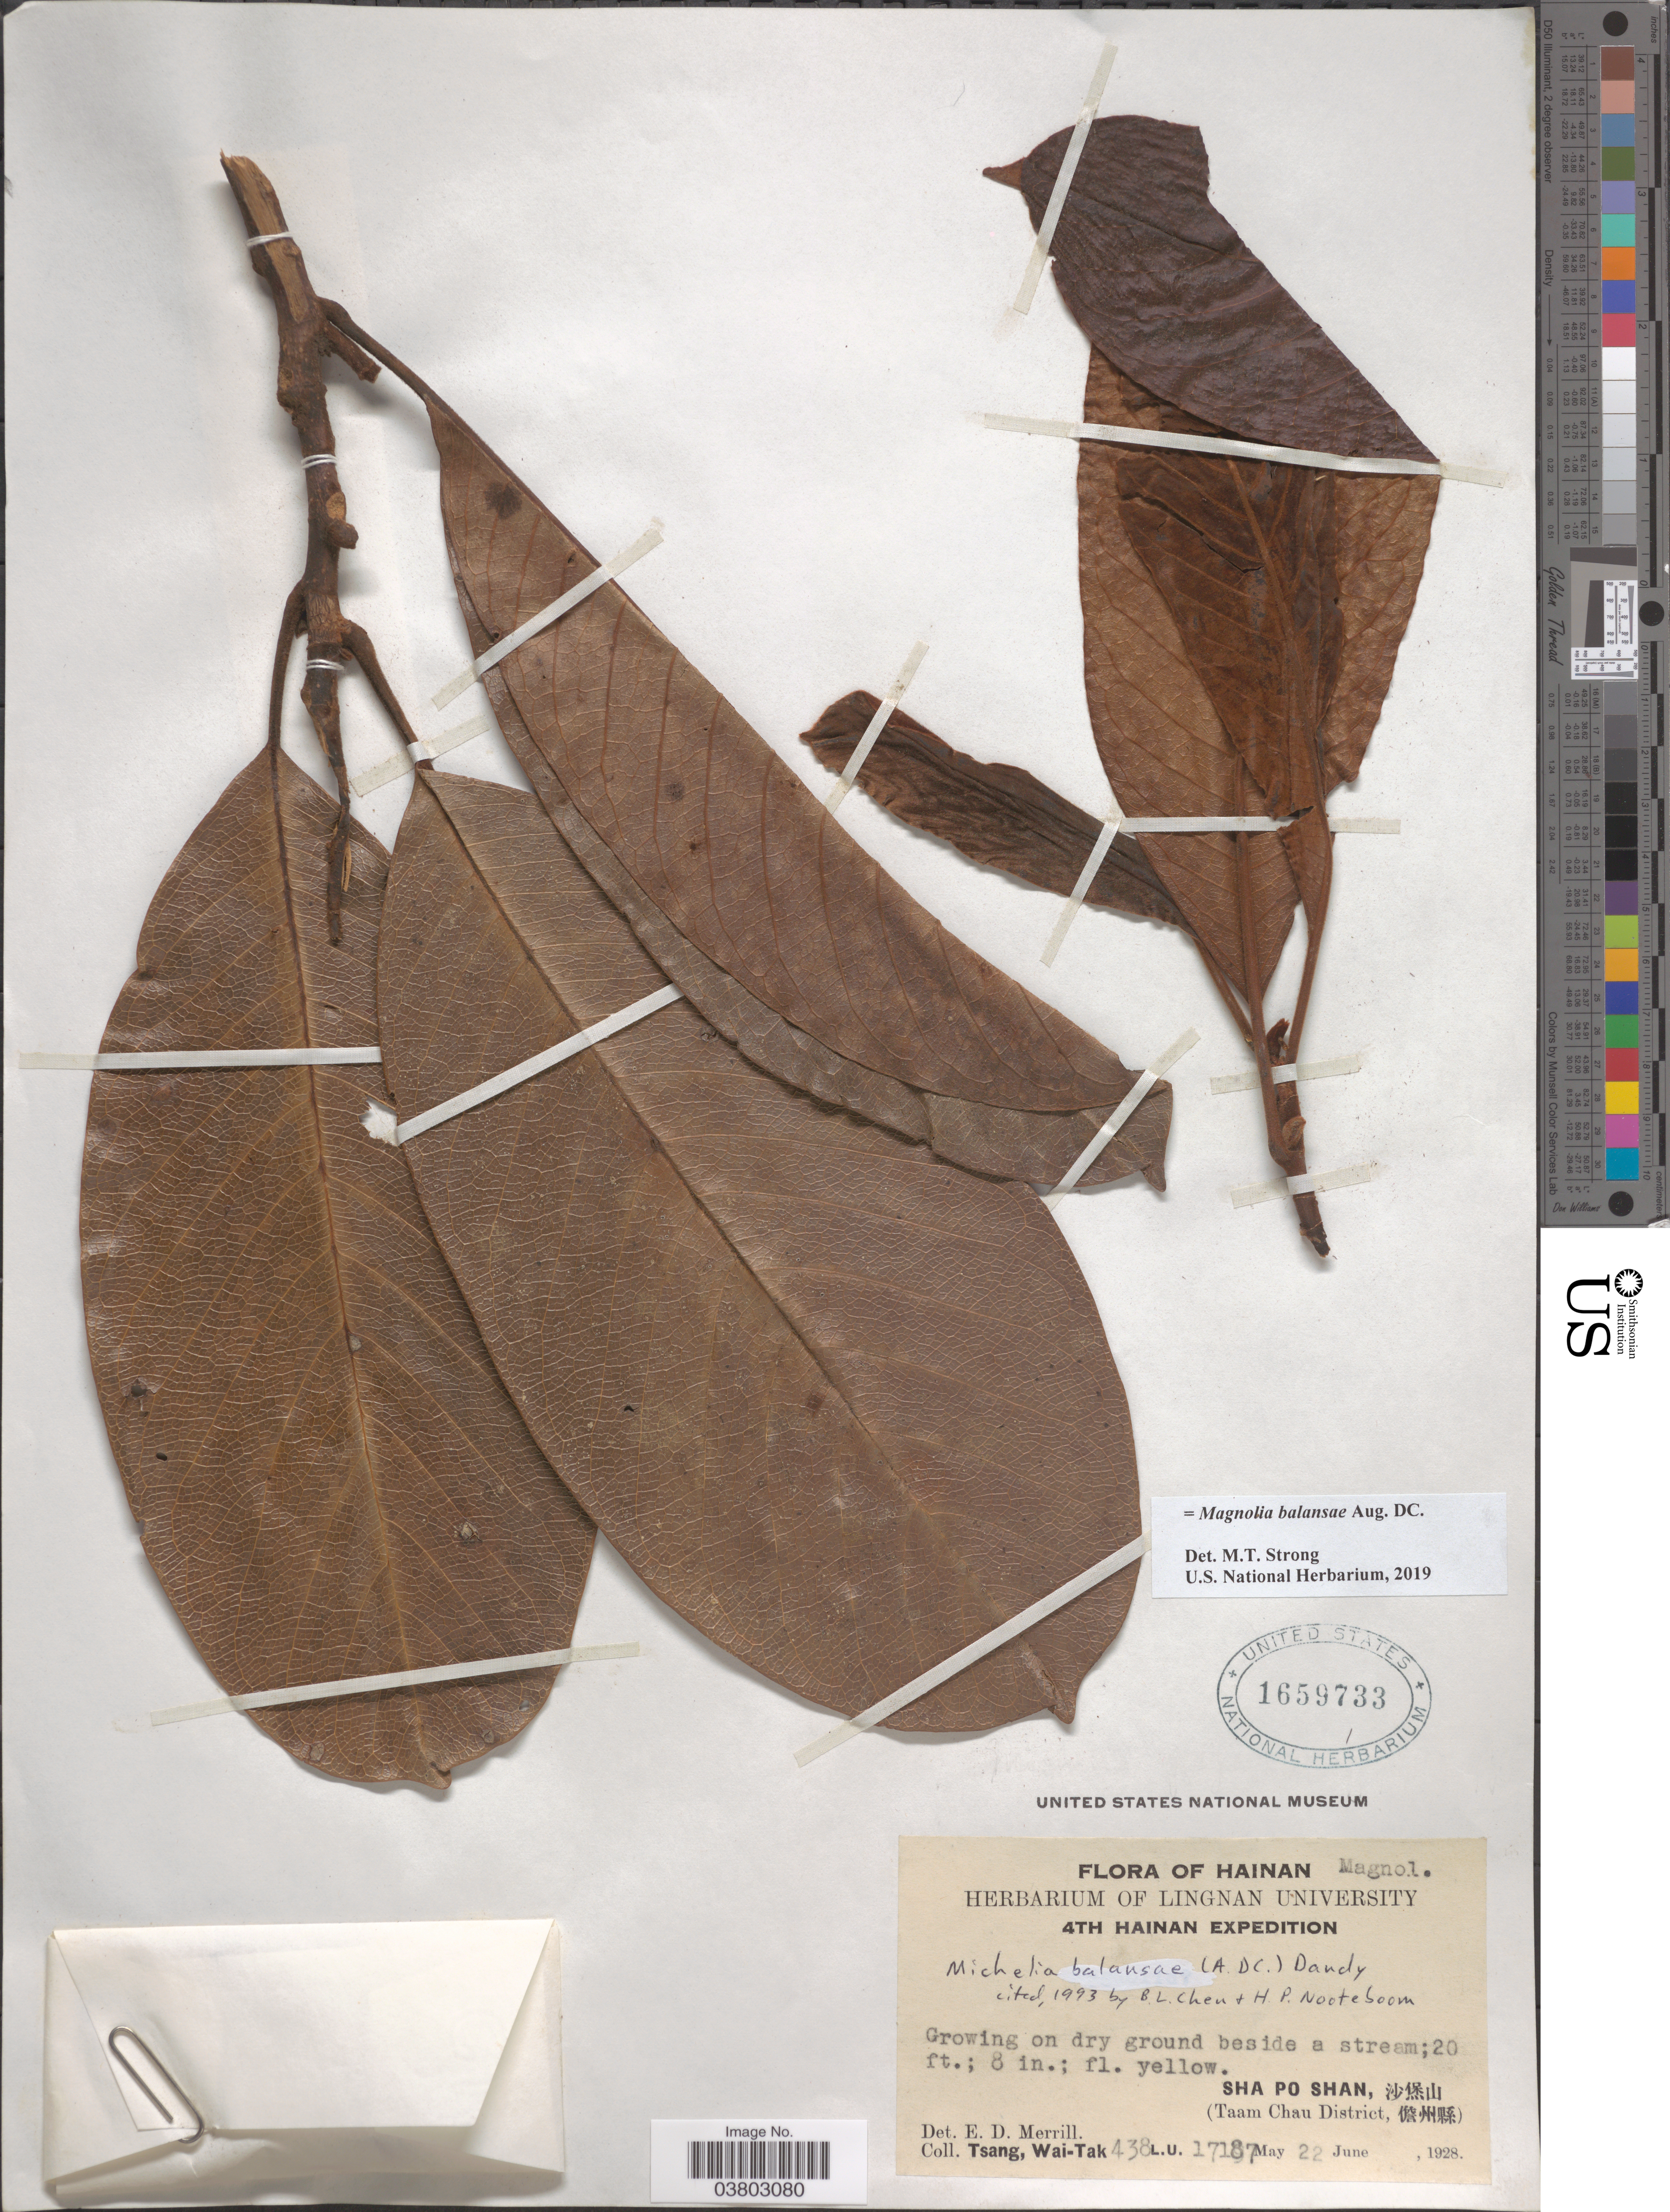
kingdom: Plantae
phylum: Tracheophyta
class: Magnoliopsida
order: Magnoliales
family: Magnoliaceae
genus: Magnolia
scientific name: Magnolia balansae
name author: Aug. DC.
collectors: W. T. Tsang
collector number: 438LU17187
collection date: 1928-05-22/1928-06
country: China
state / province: Hainan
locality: Sha Po Shan, X. (Taam Chau District, X).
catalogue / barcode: US 1659733